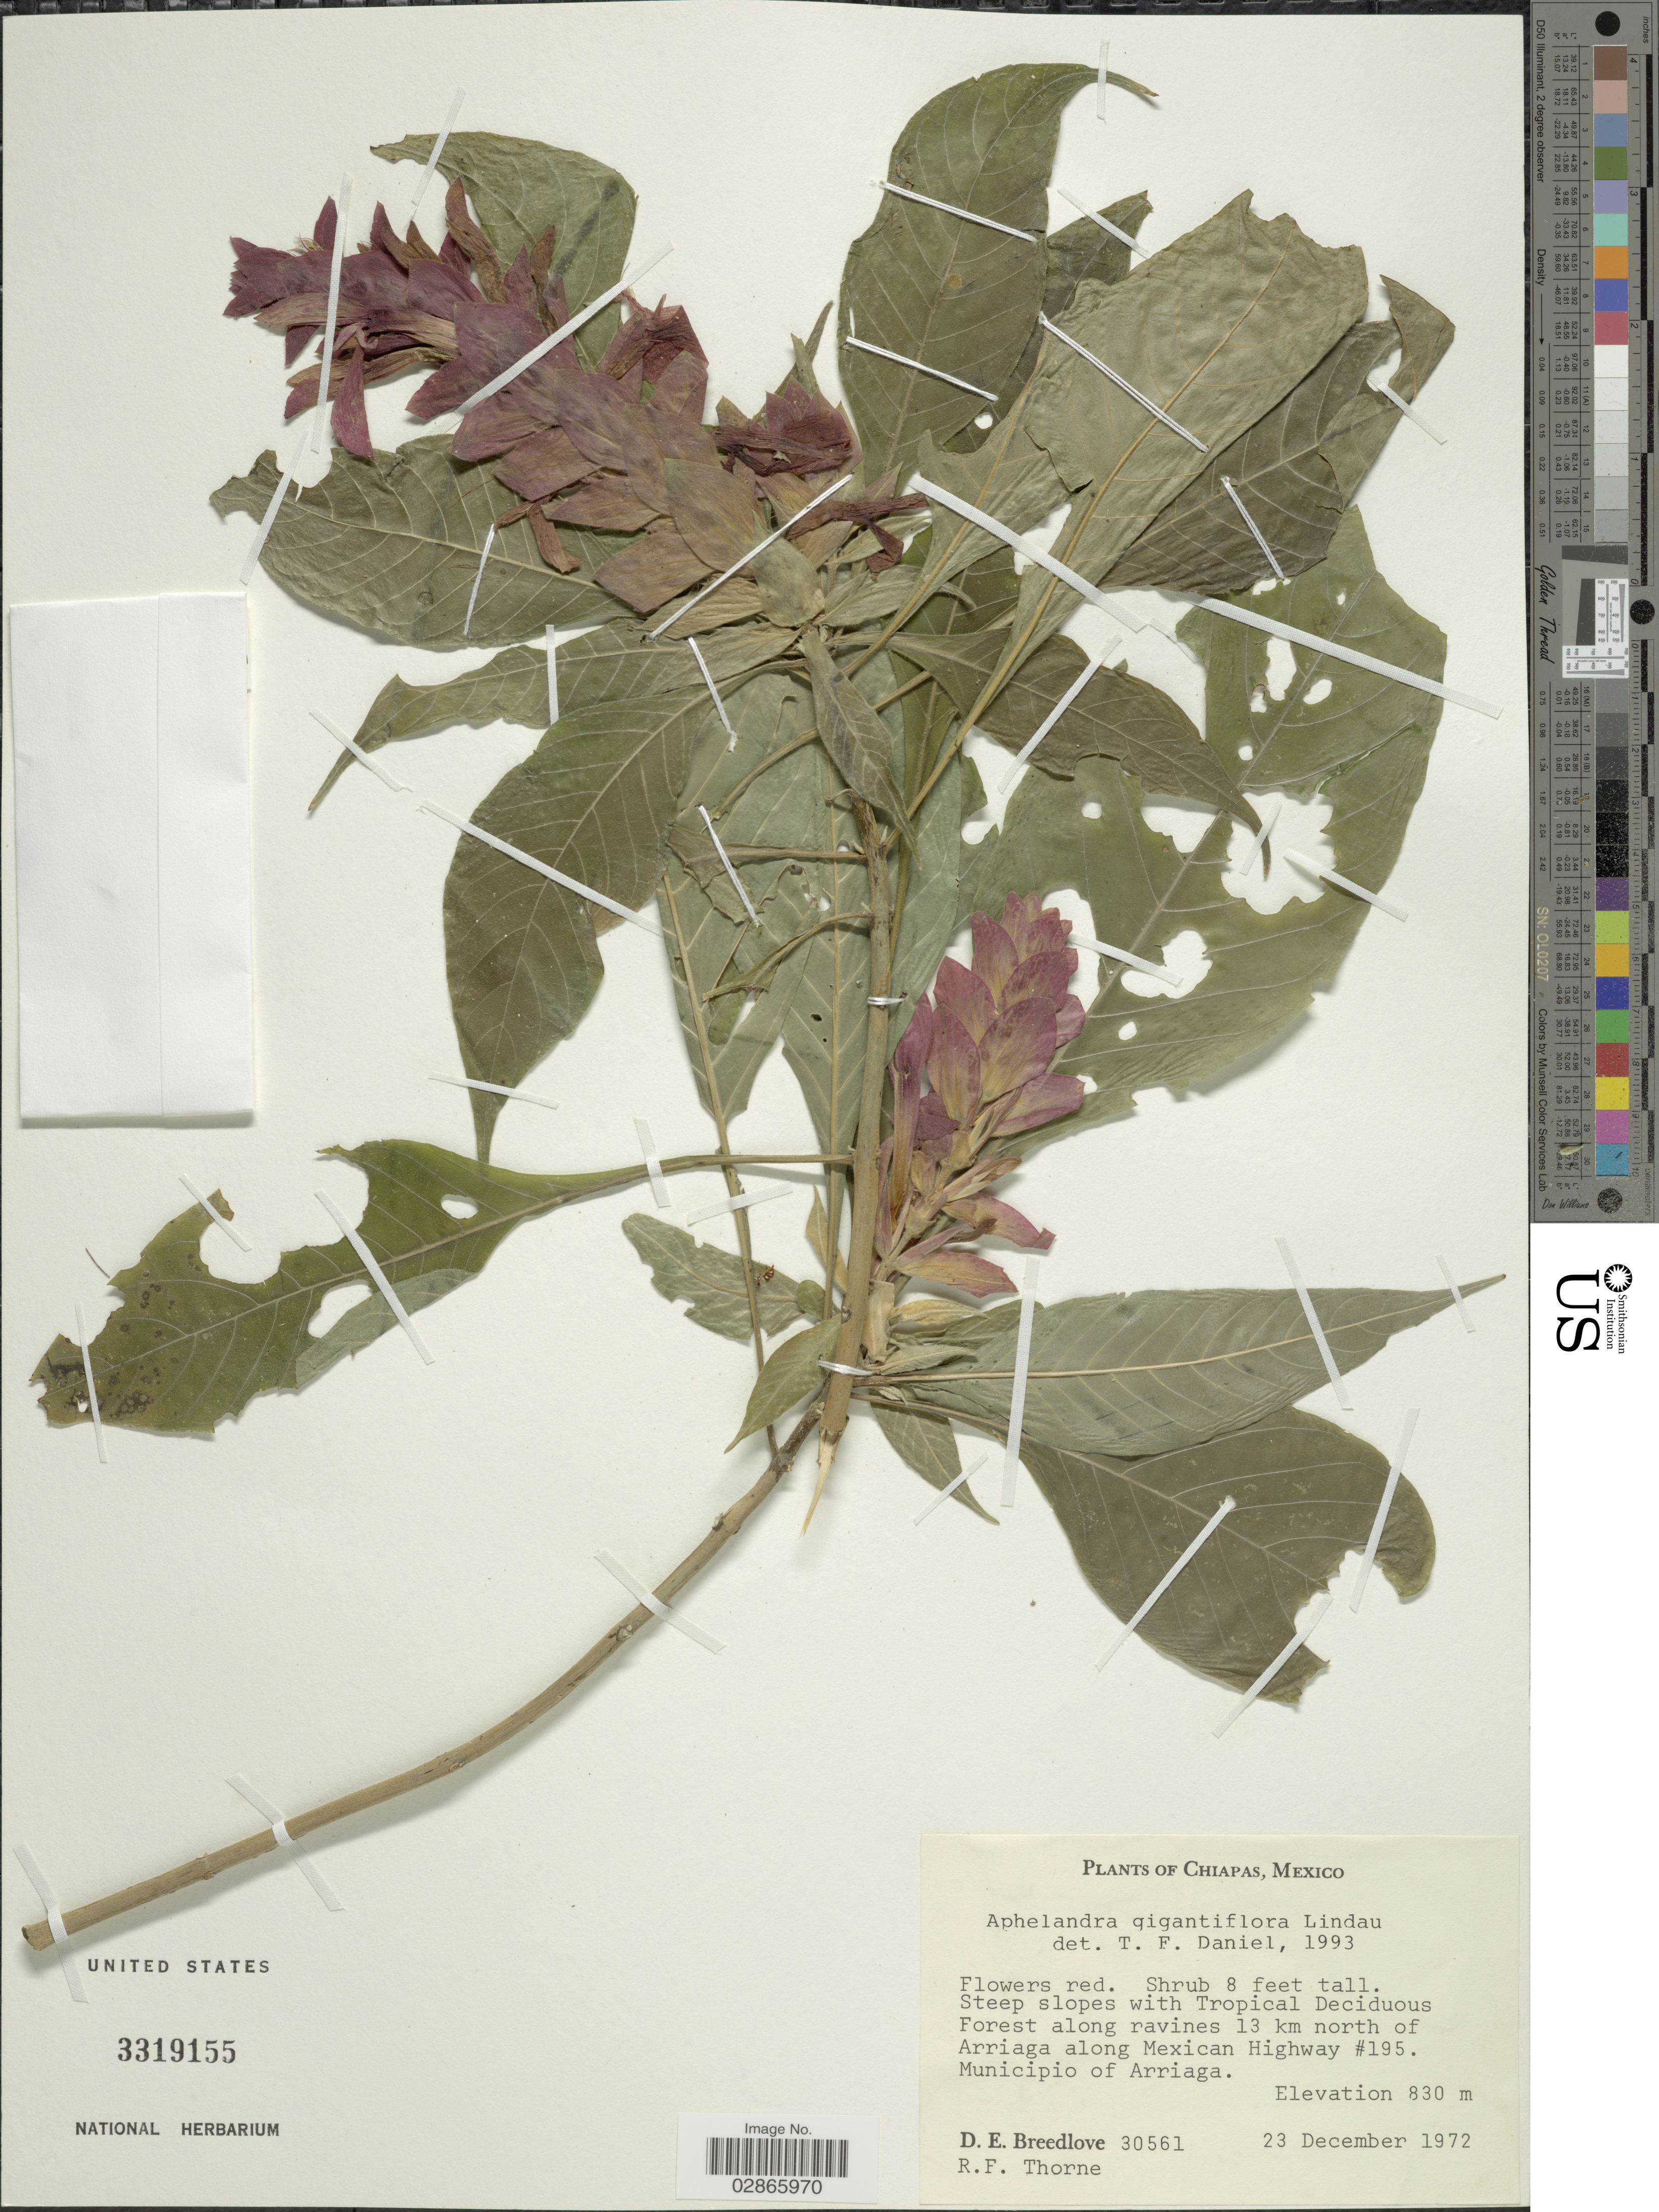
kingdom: Plantae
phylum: Tracheophyta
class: Magnoliopsida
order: Lamiales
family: Acanthaceae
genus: Aphelandra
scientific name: Aphelandra gigantiflora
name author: Lindau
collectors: D. E. Breedlove & R. Thorne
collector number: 30561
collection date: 1972-12-23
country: Mexico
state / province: Chiapas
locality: Along ravines 13 km north of Arriaga along Mexican Highway #195. Municipio of Arriaga.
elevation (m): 830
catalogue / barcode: US 3319155